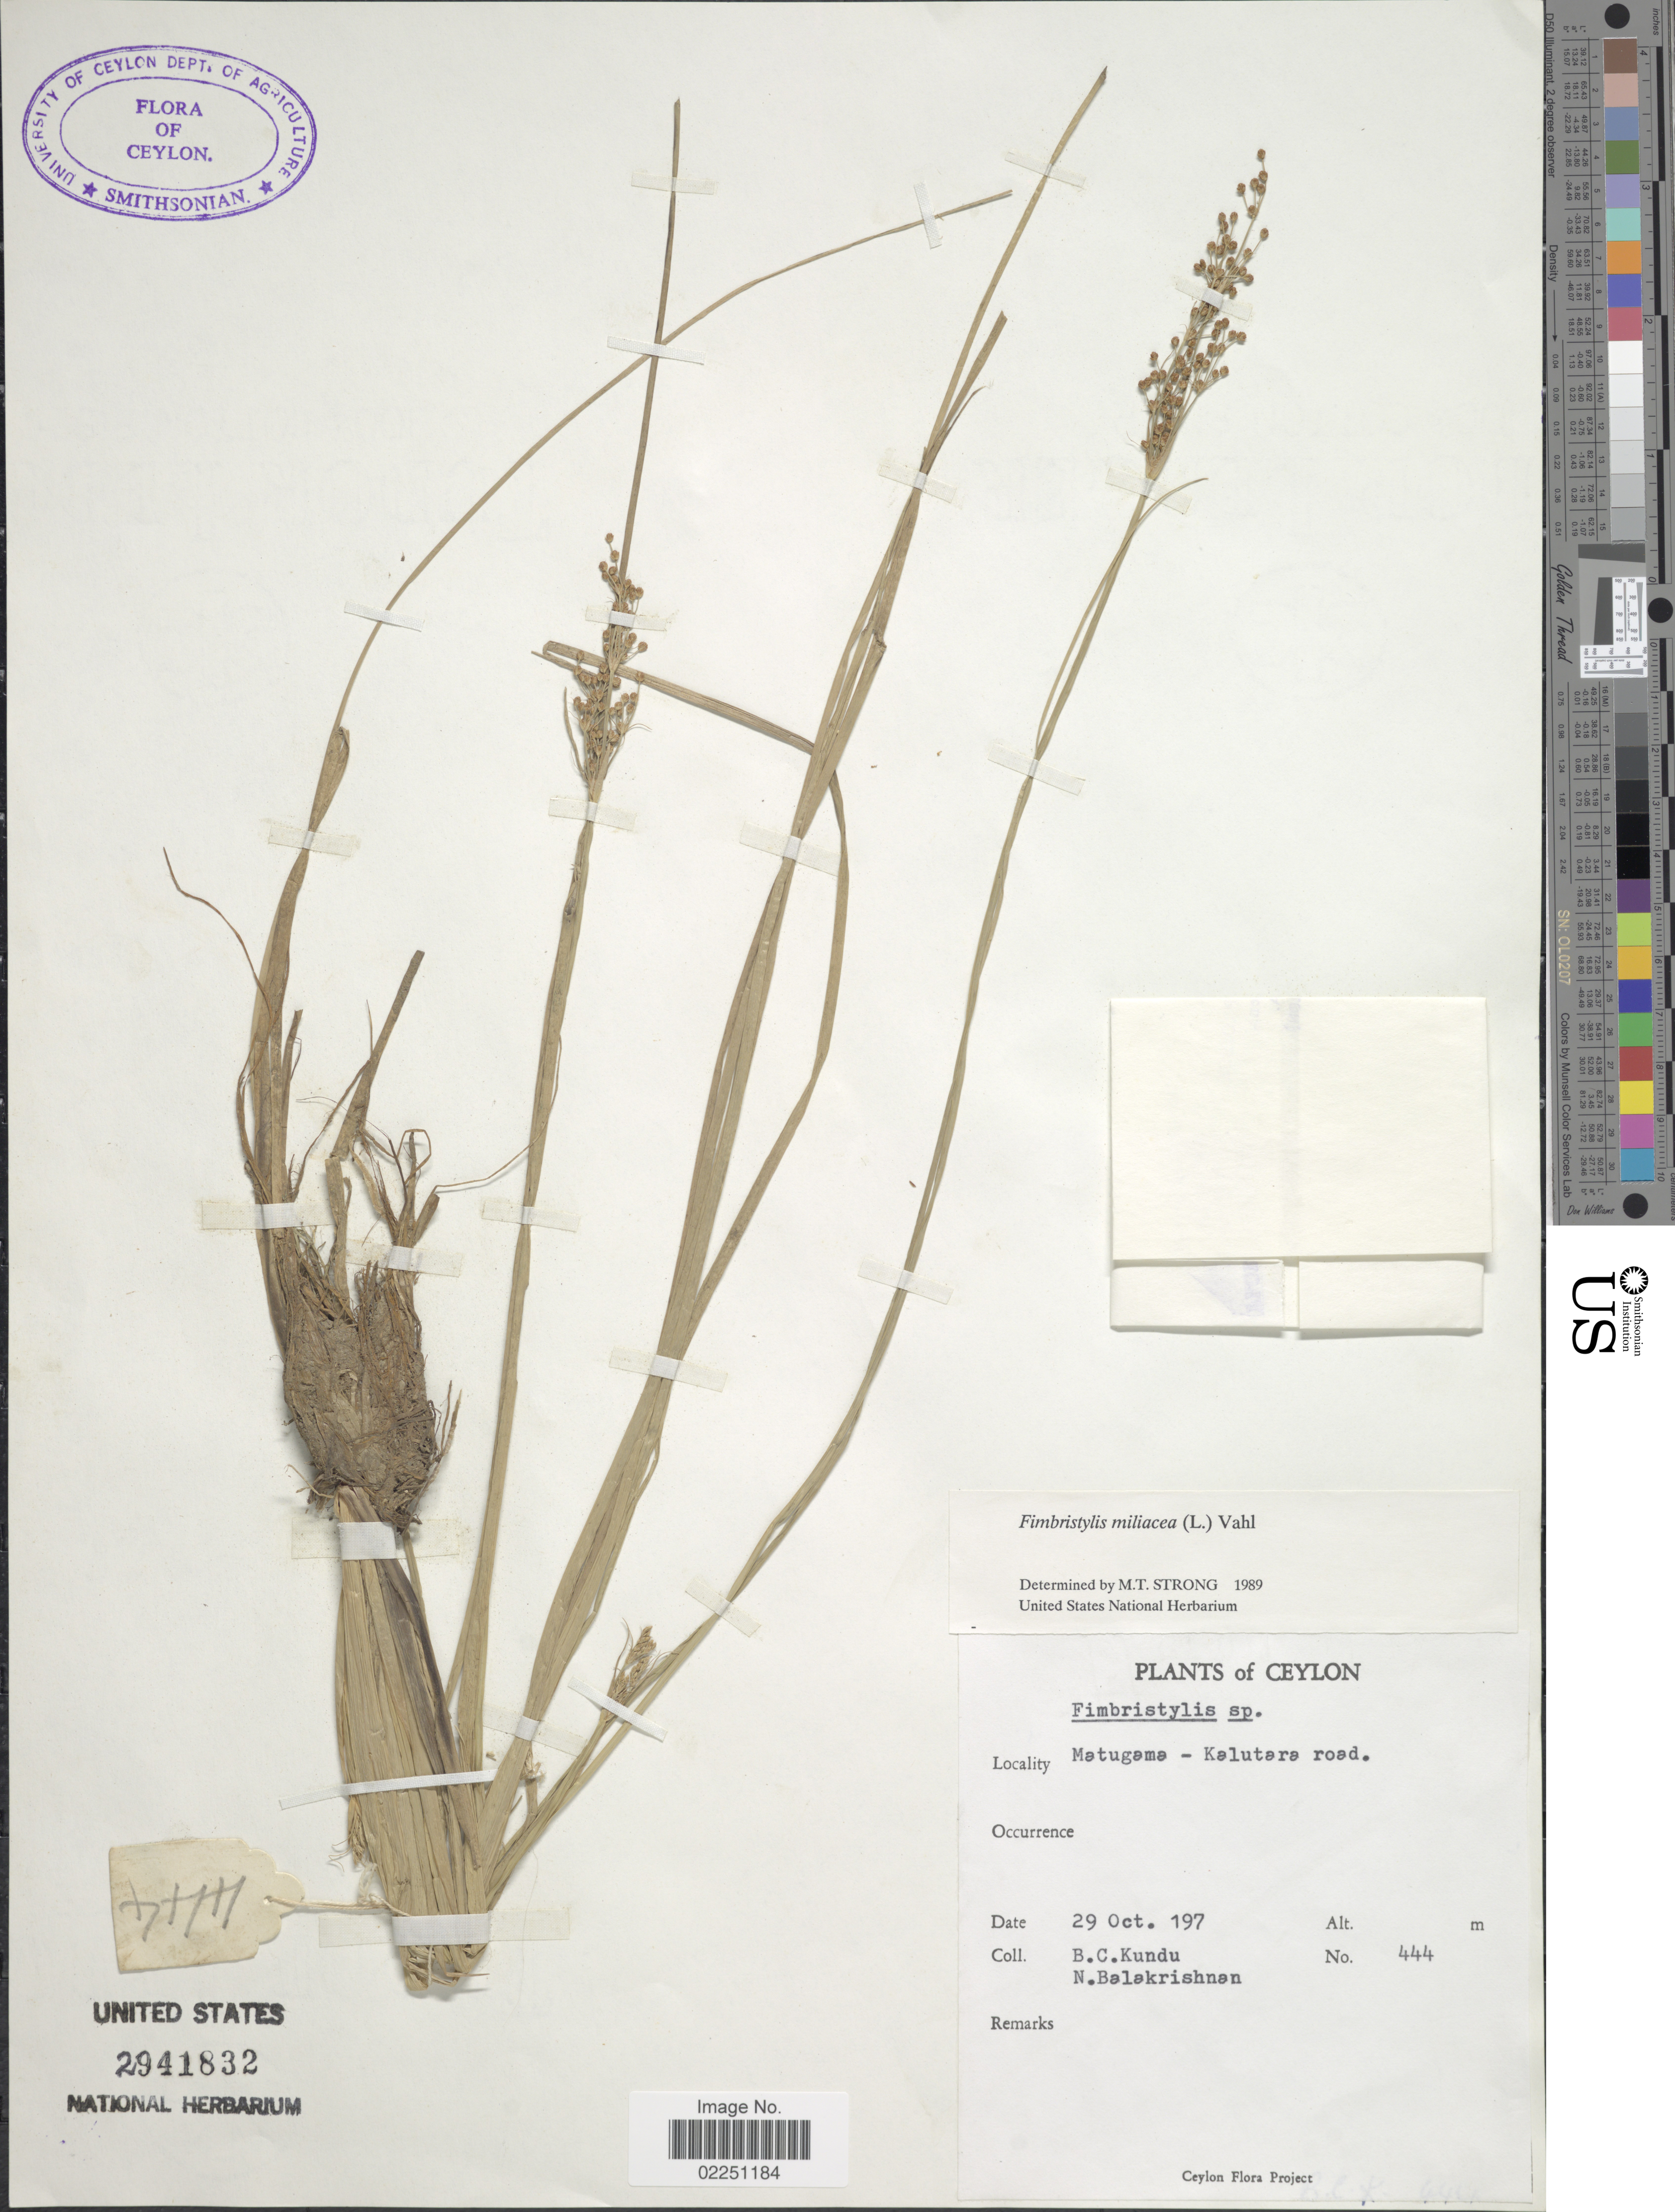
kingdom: Plantae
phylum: Tracheophyta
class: Liliopsida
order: Poales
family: Cyperaceae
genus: Fimbristylis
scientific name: Fimbristylis littoralis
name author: Gaudich.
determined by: Strong, M. T., (US), Smithsonian Institution - National Museum of Natural History (UNITED STATES)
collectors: B. C. Kundu & N. Balakrishnan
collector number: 444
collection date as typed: Transcribed d/m/y: 29/10/197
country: Sri Lanka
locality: Ceylon. Matugama - Kalutara road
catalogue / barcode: US 2941832